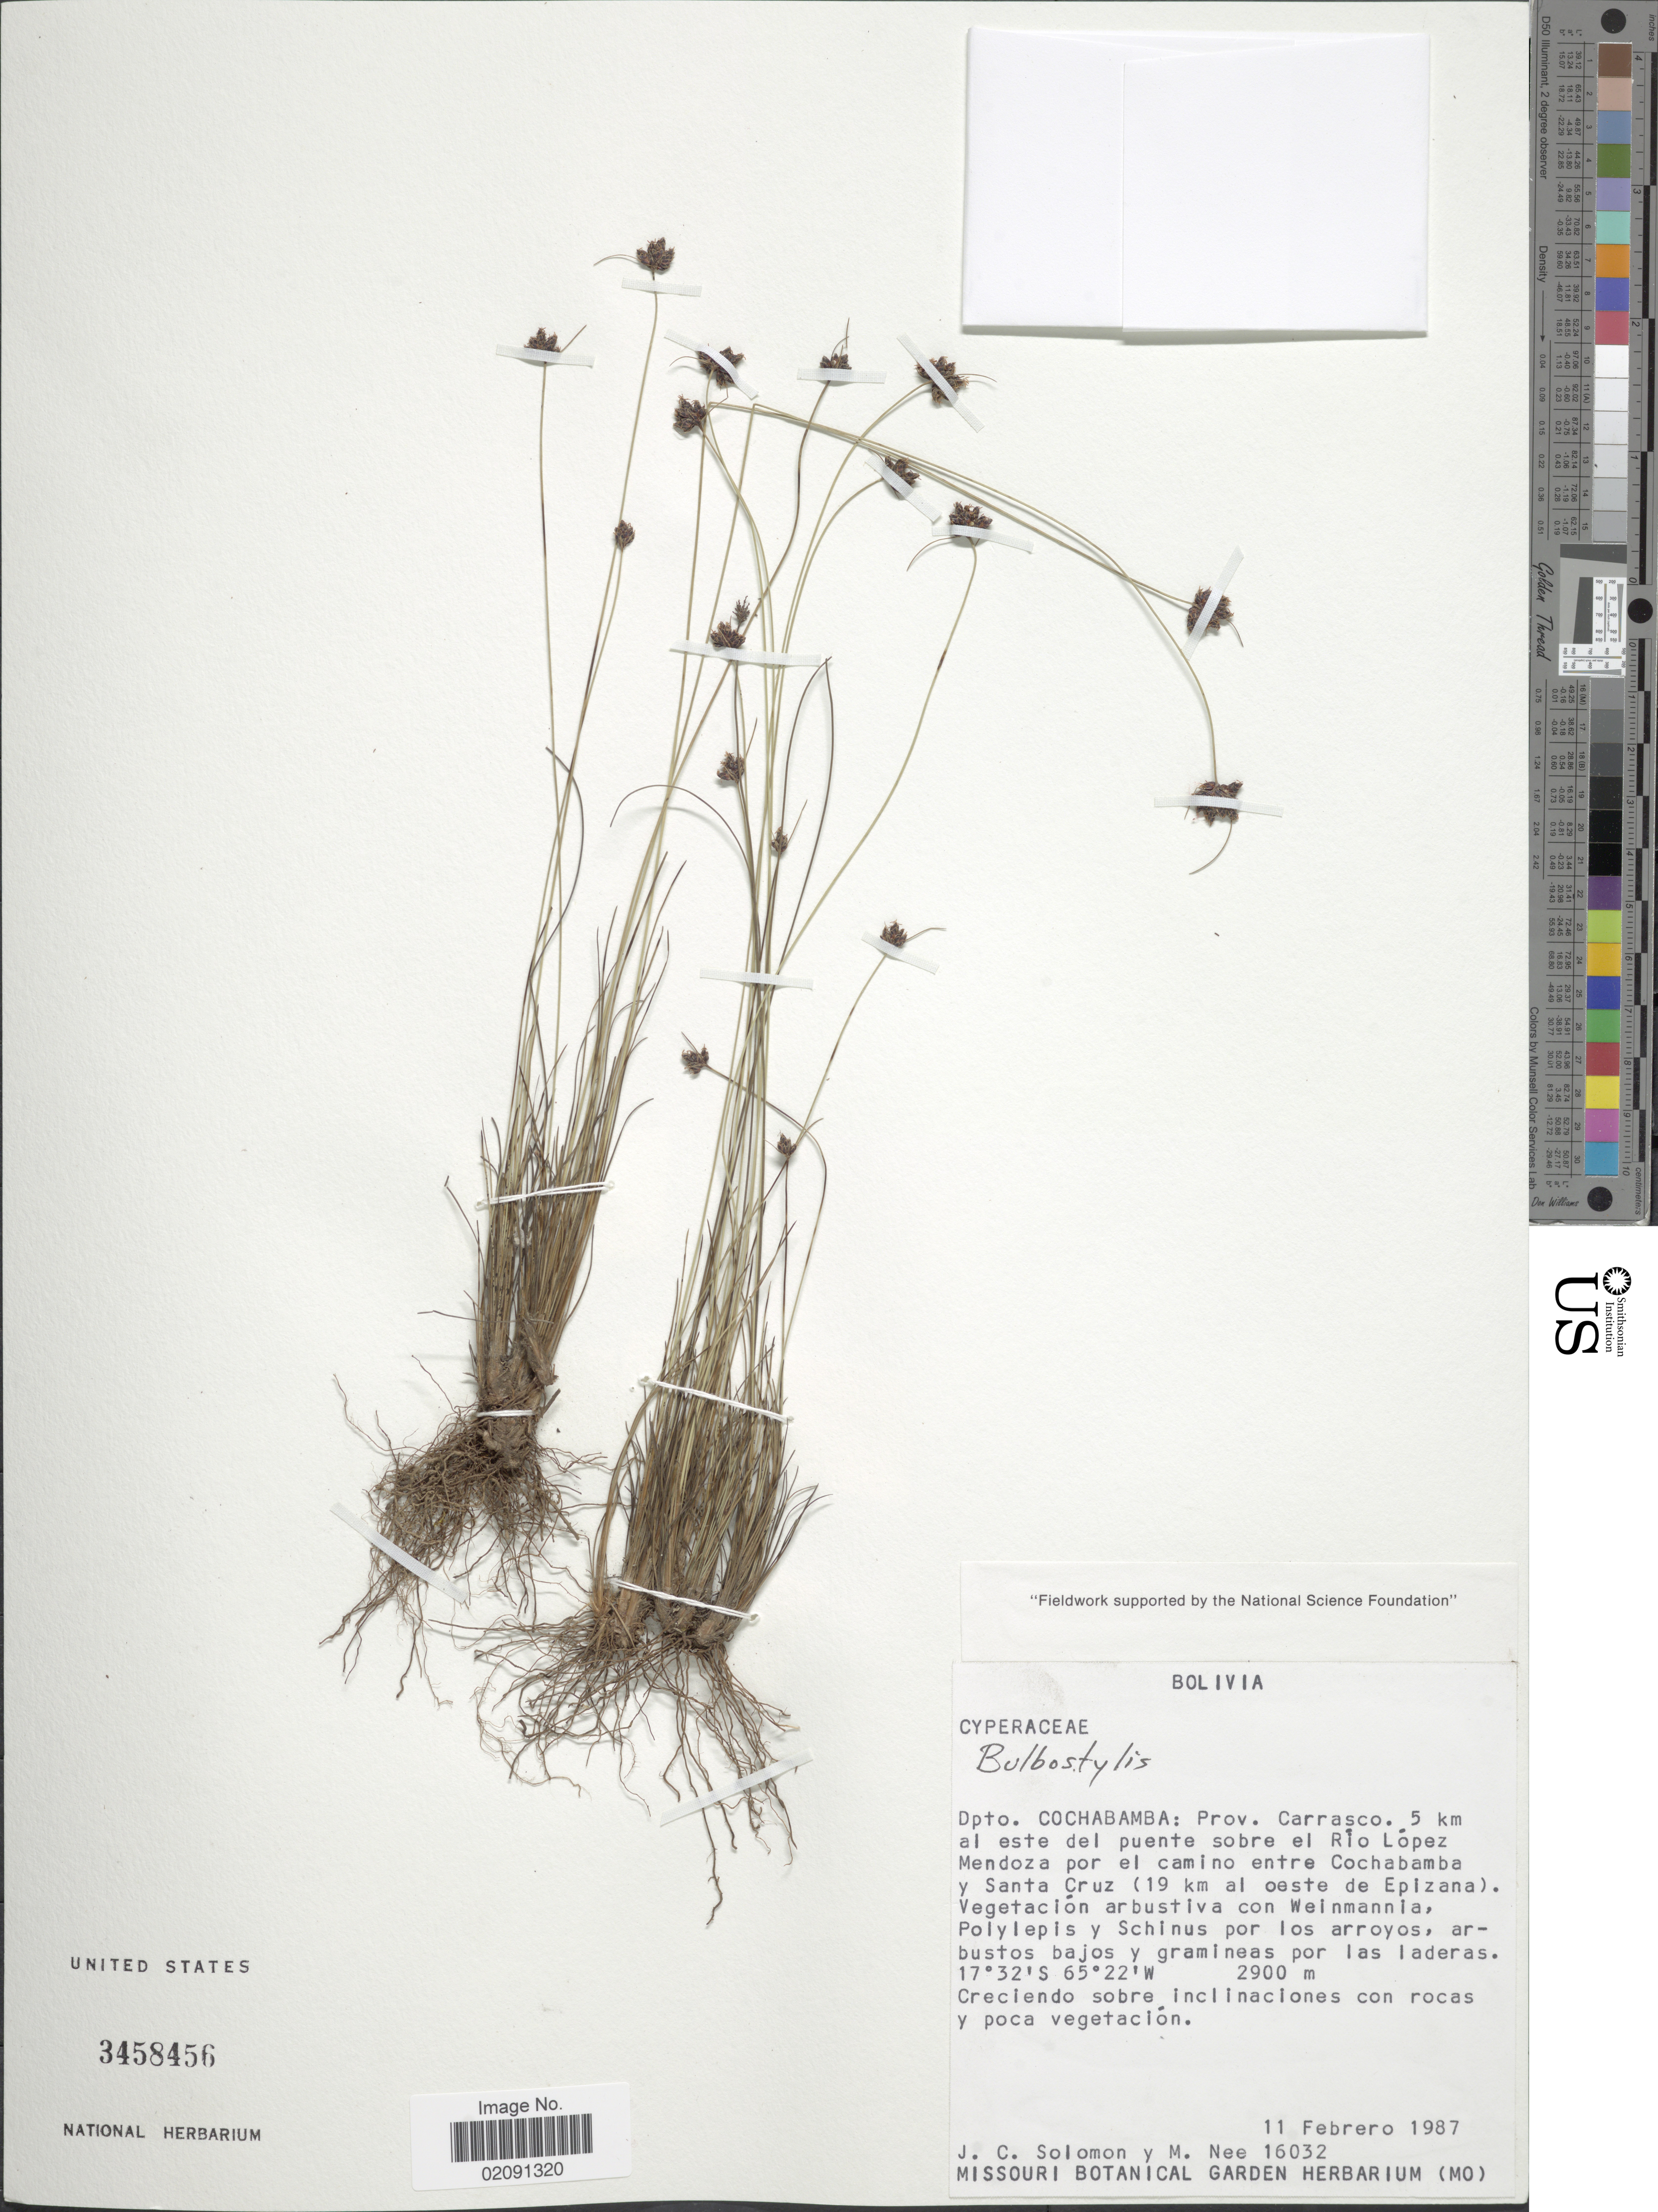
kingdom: Plantae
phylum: Tracheophyta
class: Liliopsida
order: Poales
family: Cyperaceae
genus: Bulbostylis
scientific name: Bulbostylis sp.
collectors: J. C. Solomon & M. Nee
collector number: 16032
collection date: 1987-02-11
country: Bolivia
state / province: Cochabamba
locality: Prov. Carrasco, 5 km al este del puente sobre el Rio Lopez Mendoza por el camino entre Cochabamba y Santa Cruz (19 km al oeste de Epizana)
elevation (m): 2900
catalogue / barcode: US 3458456